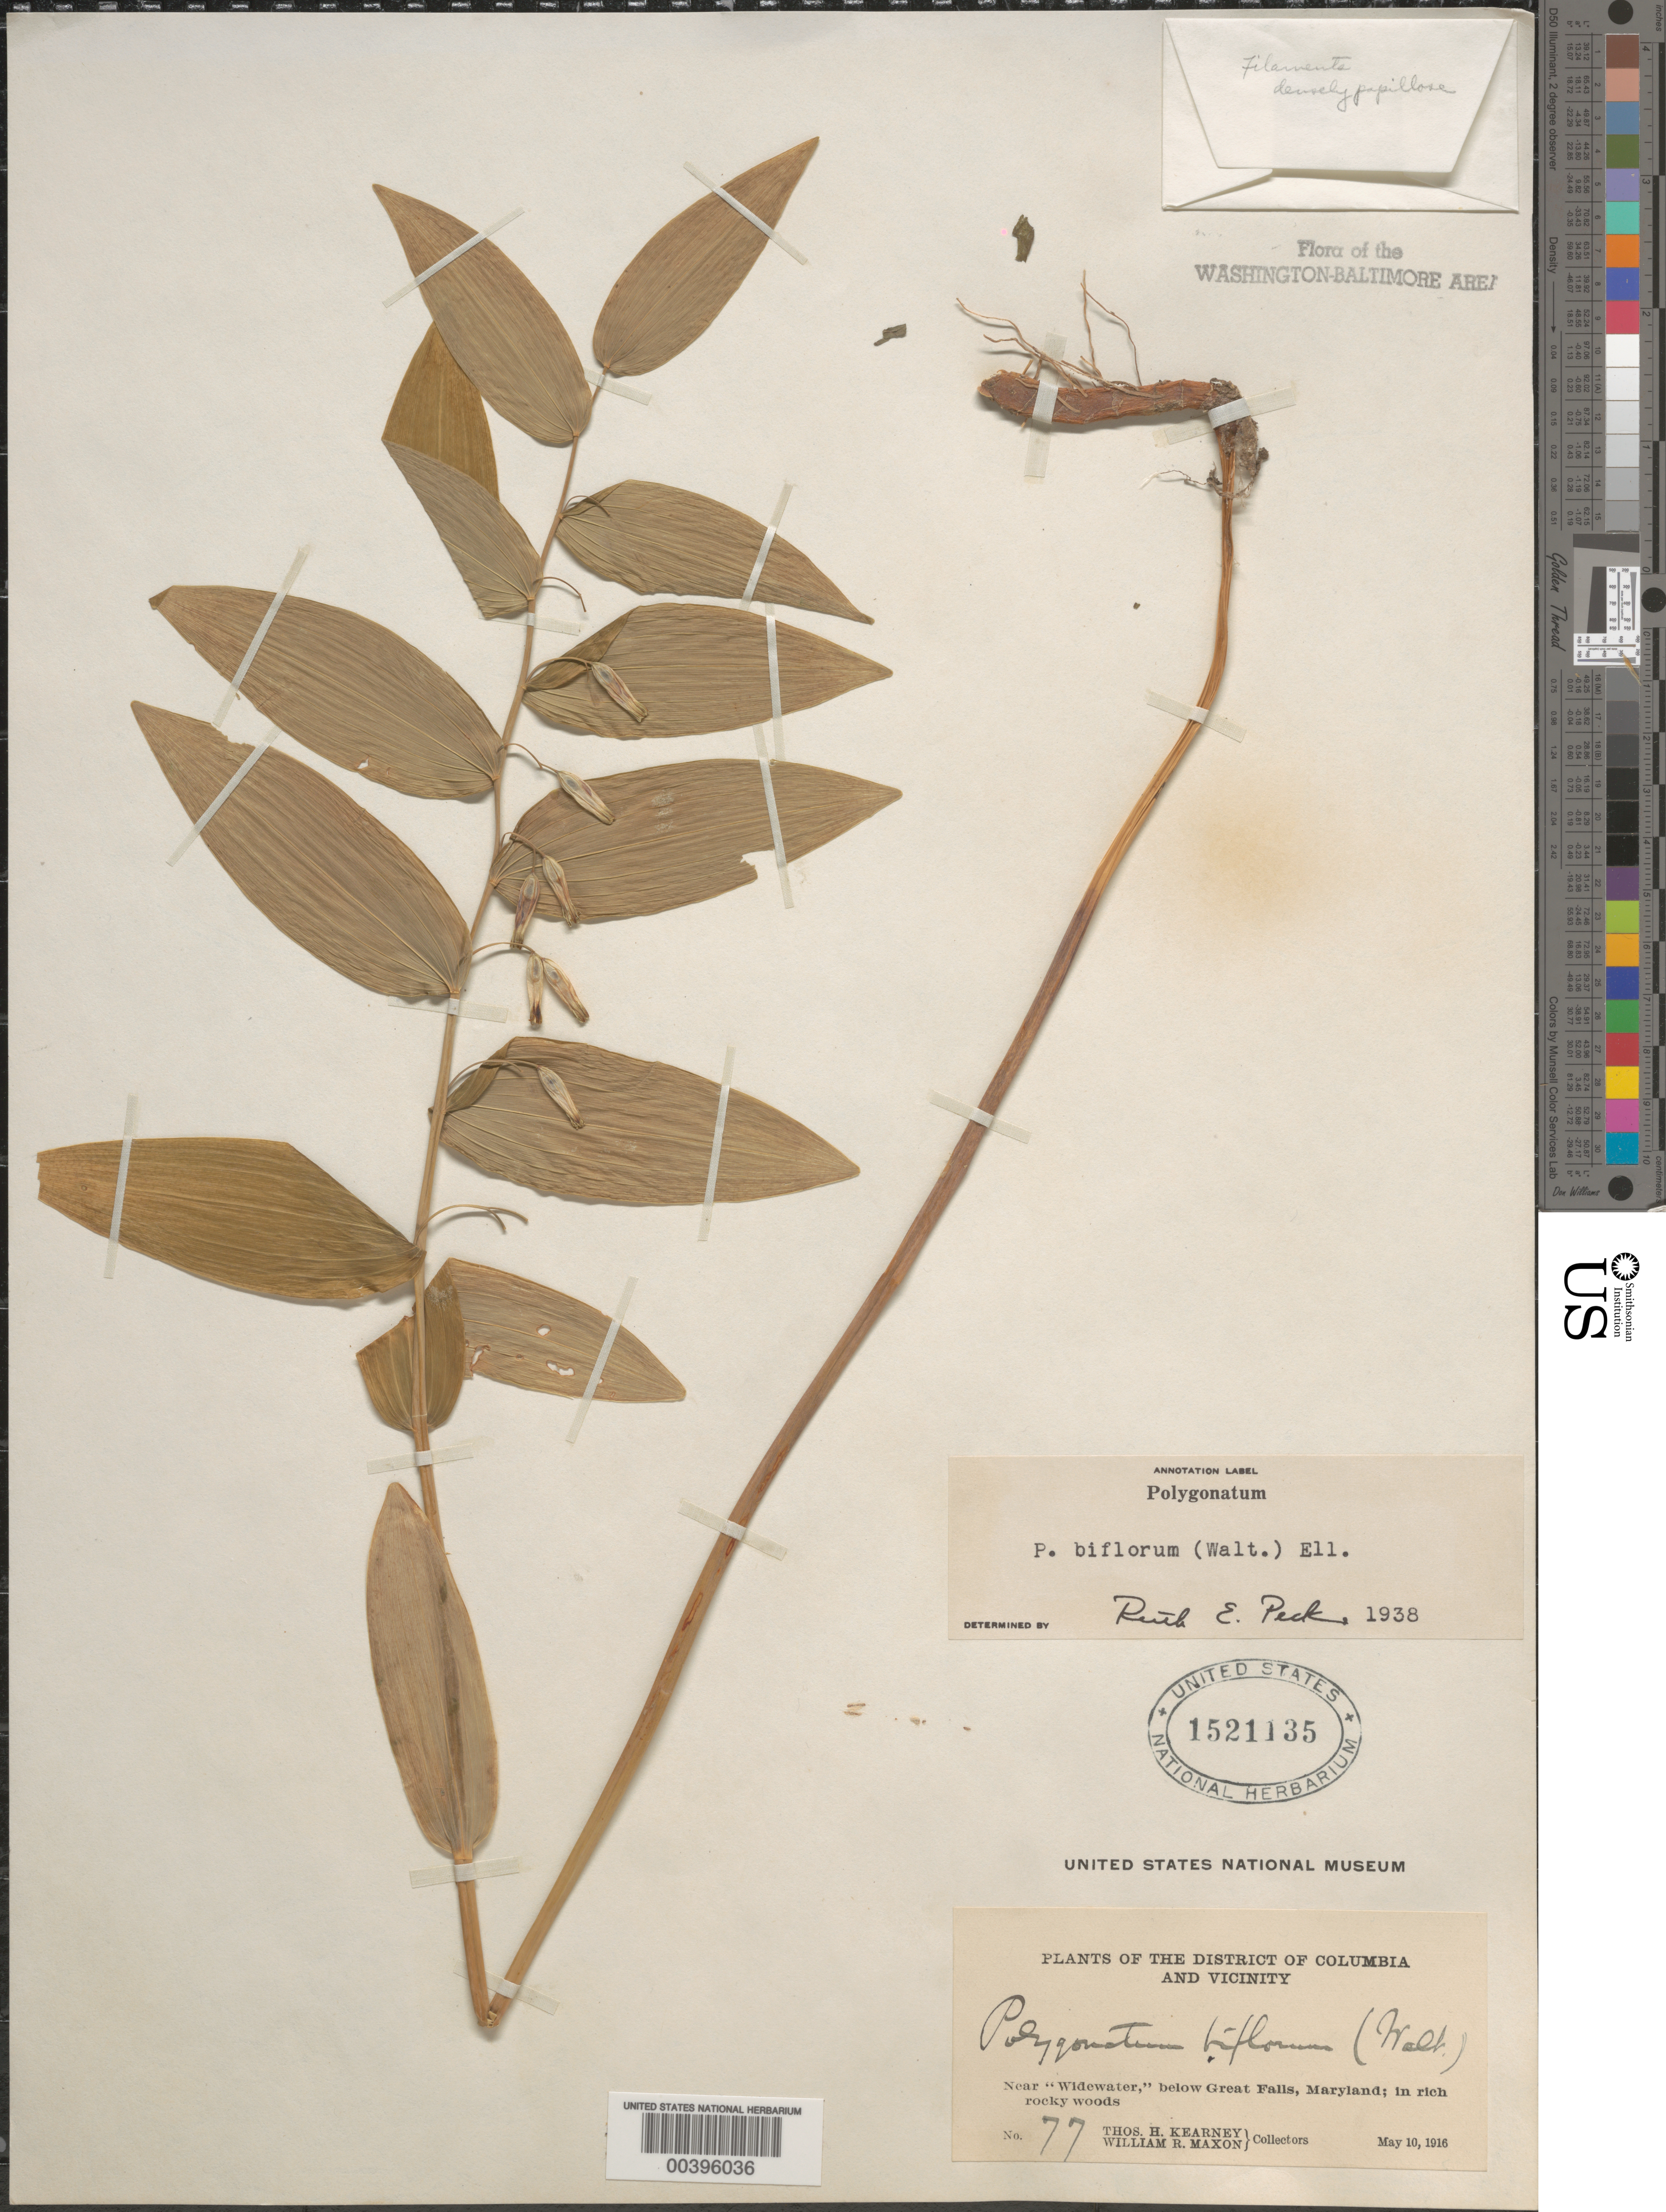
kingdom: Plantae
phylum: Tracheophyta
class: Liliopsida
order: Asparagales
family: Asparagaceae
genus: Polygonatum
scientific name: Polygonatum biflorum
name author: (Walter) Elliott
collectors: T. H. Kearney & W. R. Maxon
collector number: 77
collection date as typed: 10 May 1916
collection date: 1916-05-10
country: United States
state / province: Maryland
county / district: Montgomery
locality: Widewater vicinity C. & O. Canal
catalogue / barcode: US 1521135